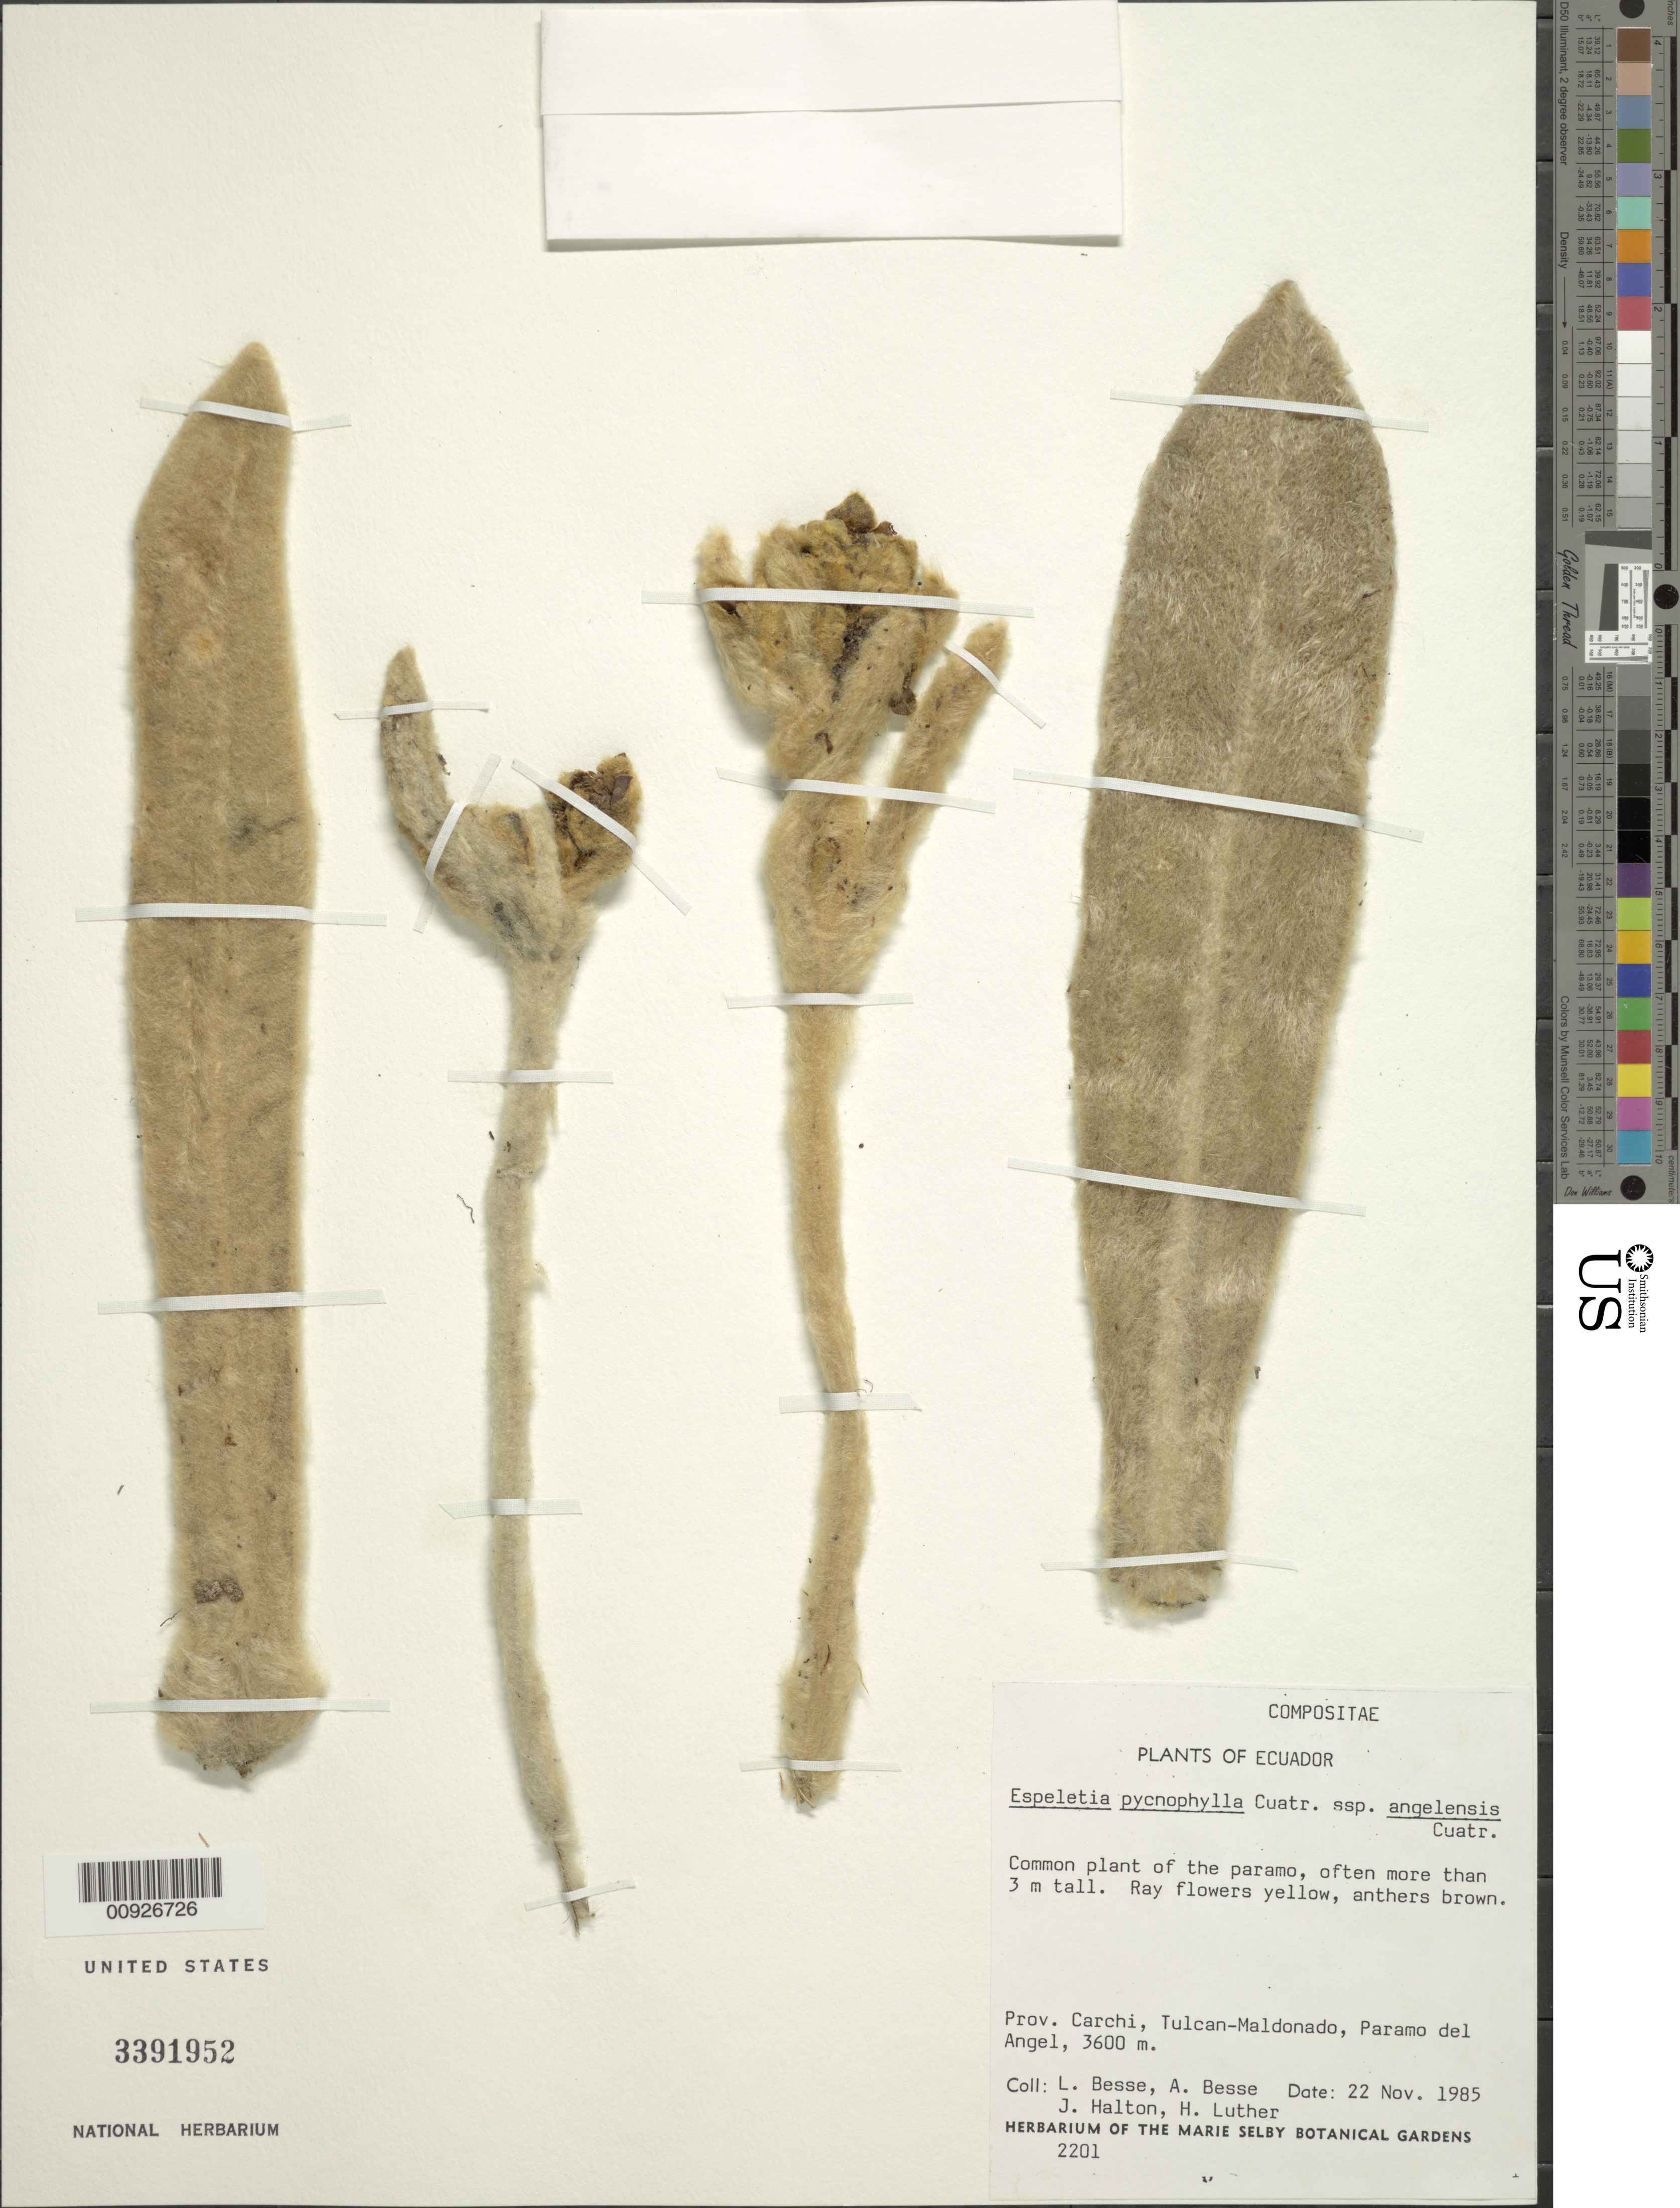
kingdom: Plantae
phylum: Tracheophyta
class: Magnoliopsida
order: Asterales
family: Asteraceae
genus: Espeletia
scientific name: Espeletia pycnophylla subsp. angelensis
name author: Cuatrec.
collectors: L. Besse, A. Besse, J. Halton & H. Luther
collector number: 2201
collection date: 1985-11-22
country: Ecuador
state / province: Carchi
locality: Páramo del Ángel. Tulcán-Maldonado.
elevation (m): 3600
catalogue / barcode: US 3391952